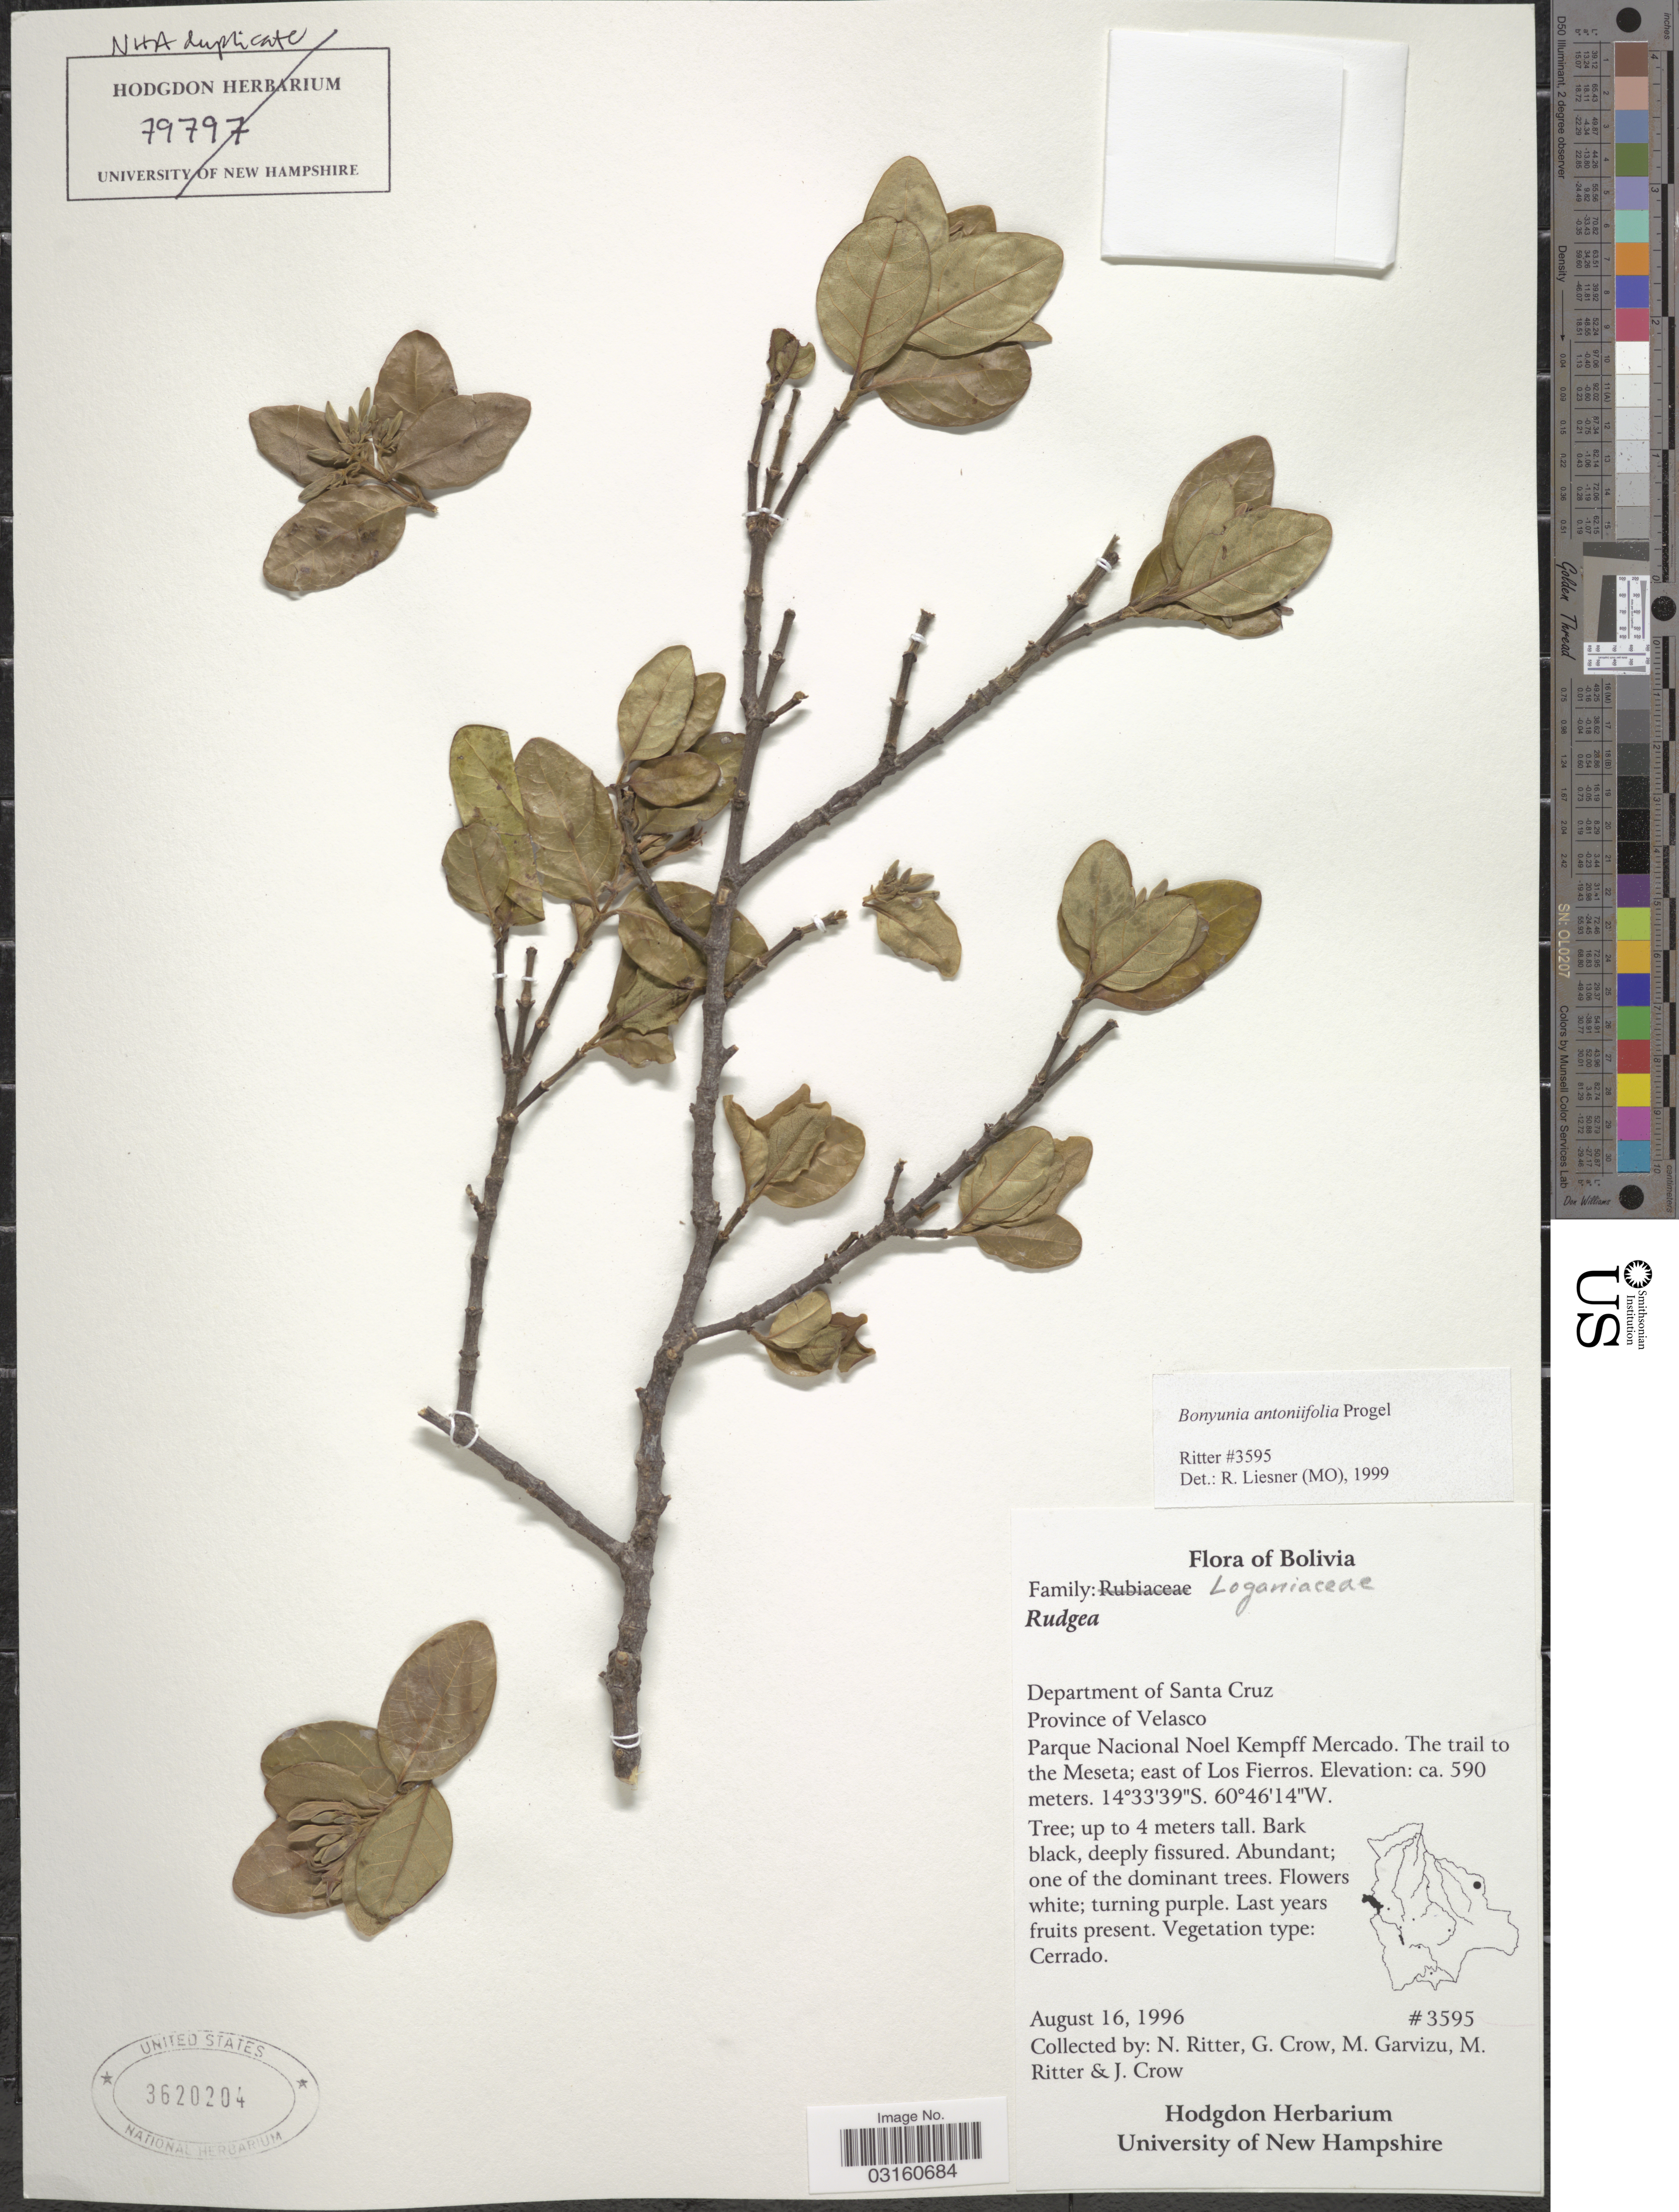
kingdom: Plantae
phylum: Tracheophyta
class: Magnoliopsida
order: Gentianales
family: Loganiaceae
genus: Bonyunia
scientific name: Bonyunia antoniifolia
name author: Progel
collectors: N. Ritter, G. Crow, M. Garvizu, M. Ritter & J. Crow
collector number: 3595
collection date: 1996-08-16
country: Bolivia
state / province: Santa Cruz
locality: Department of Santa Cruz. Province of Velasco. Parque Nacional Noel Kempff Mercado. The trail to the Meseta; east of Los Fierros.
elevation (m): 590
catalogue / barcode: US 3620204